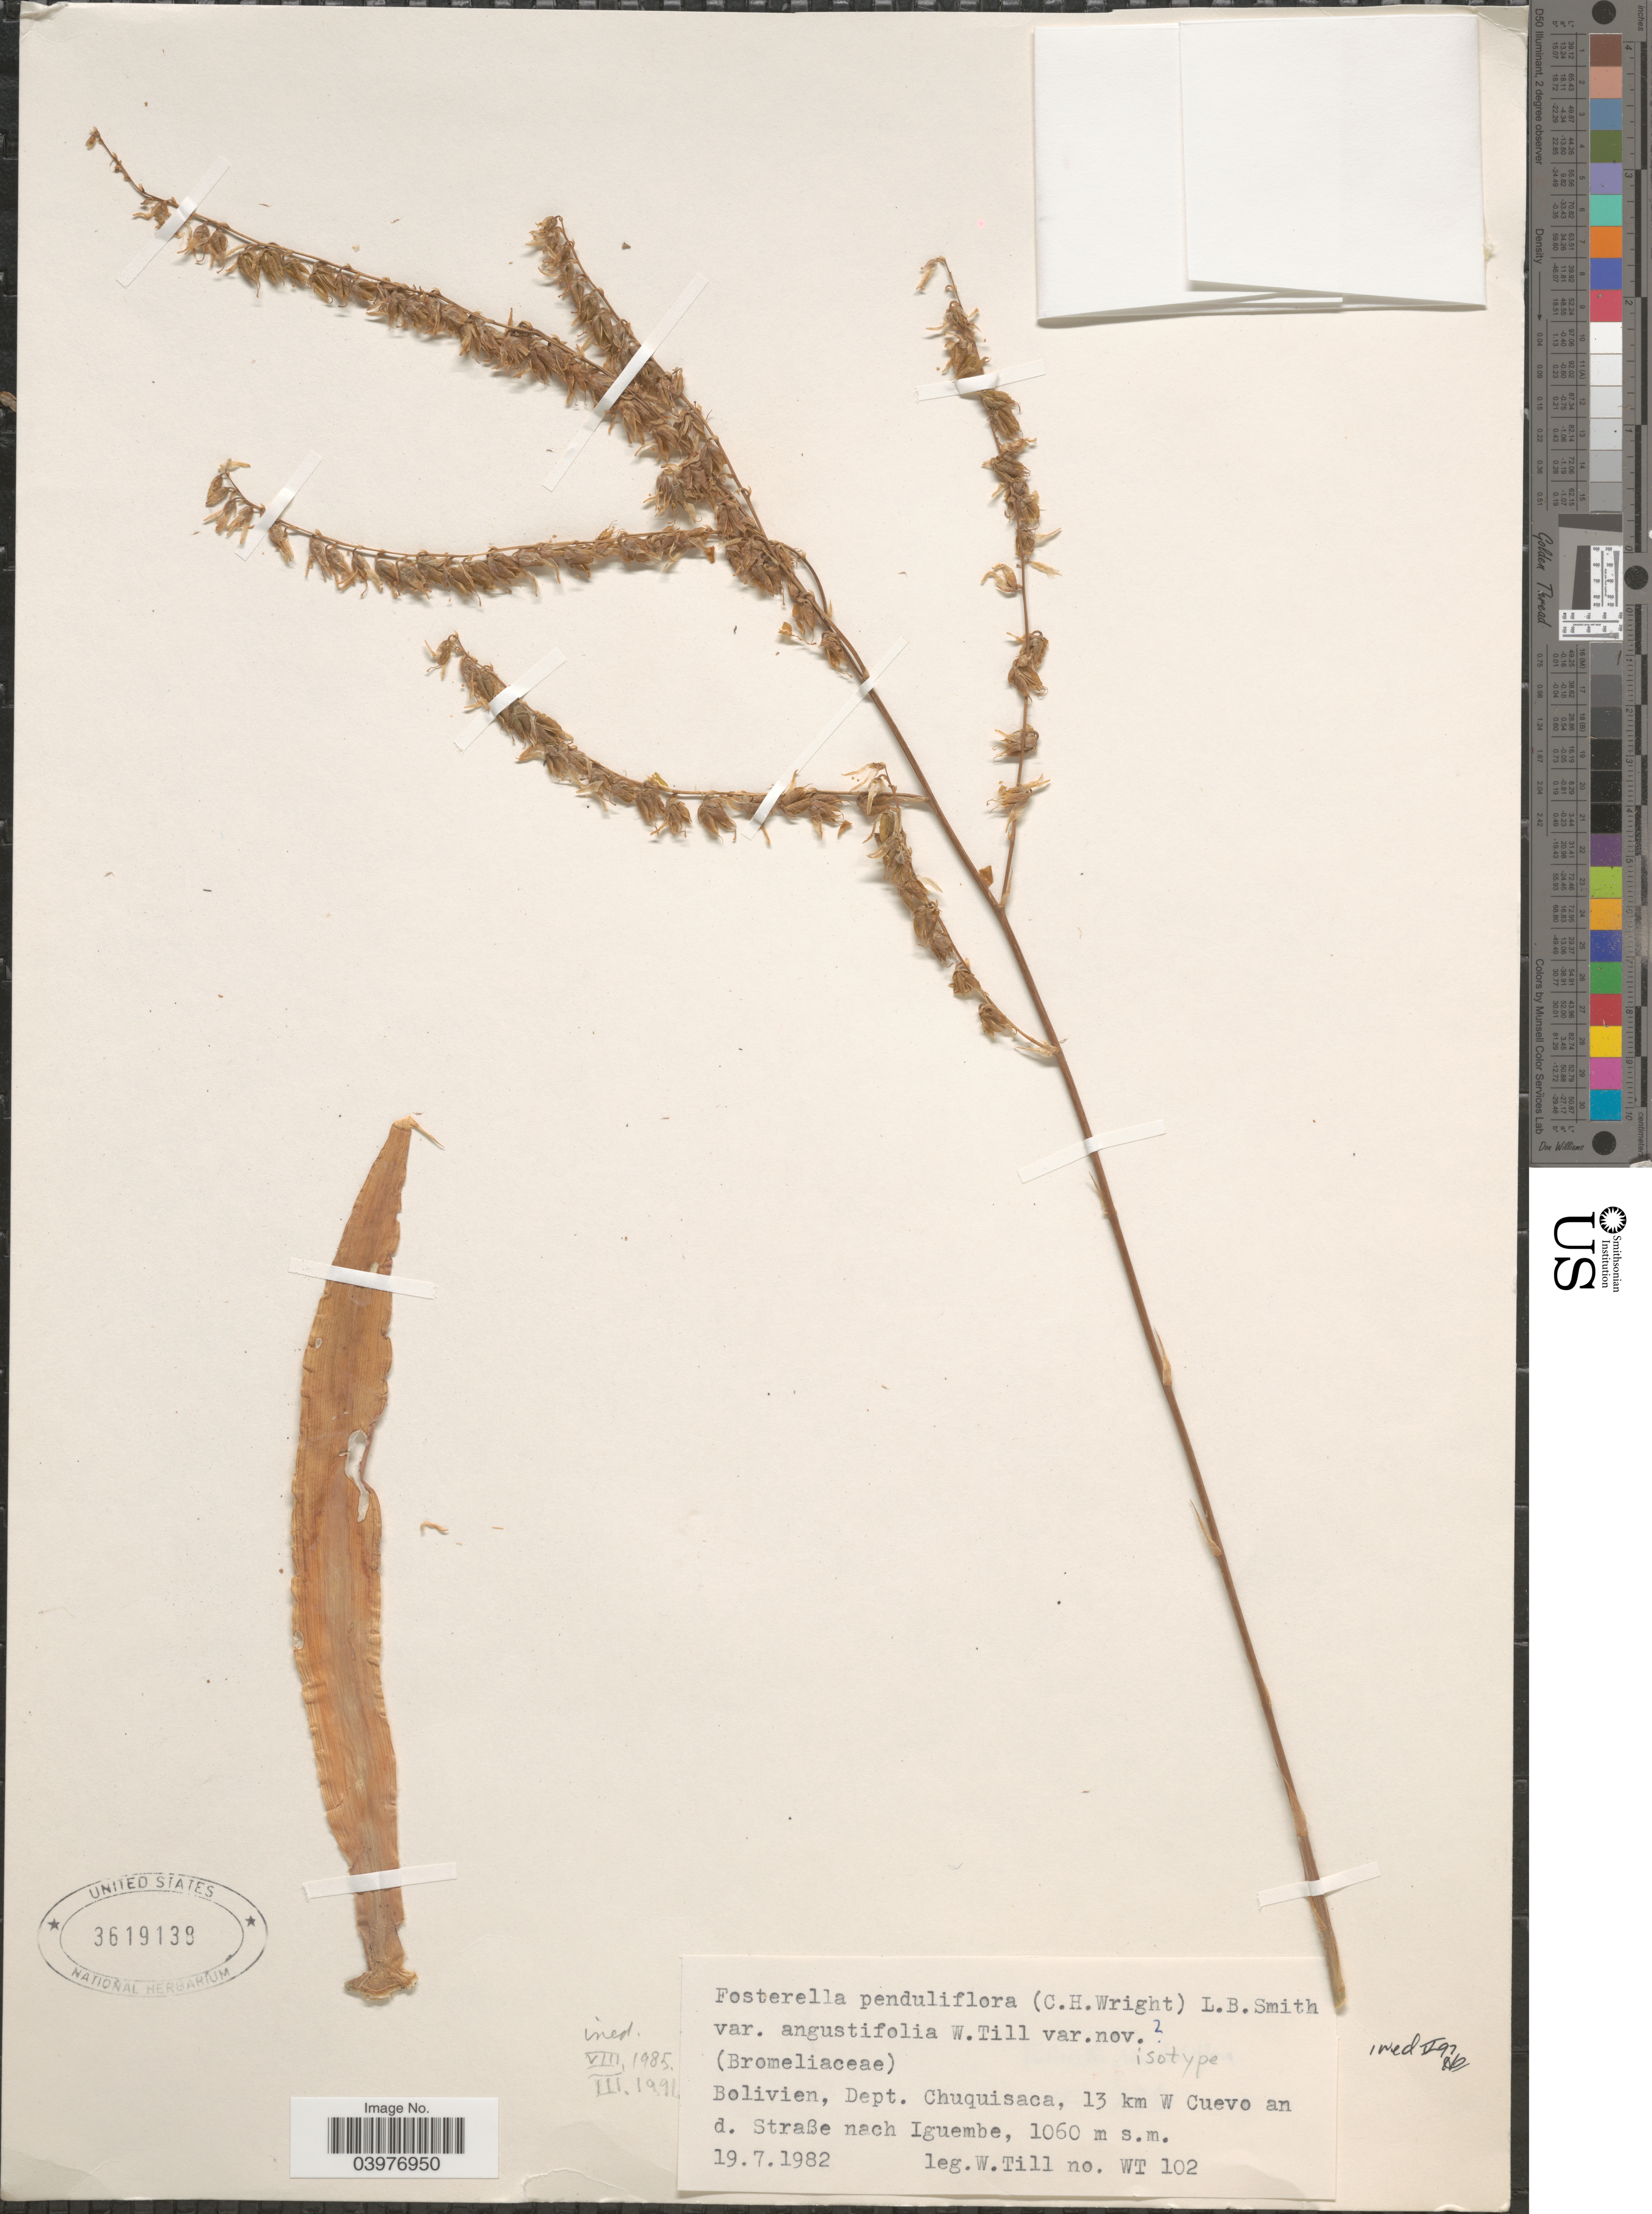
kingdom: Plantae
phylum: Tracheophyta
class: Liliopsida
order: Poales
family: Bromeliaceae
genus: Fosterella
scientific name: Fosterella sp.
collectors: W. Till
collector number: WT102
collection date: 1982-07-19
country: Bolivia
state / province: Chuquisaca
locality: Dept. Chuquisaca, 13 km W Cuevo an d. Straß nach Iquembe.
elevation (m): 1060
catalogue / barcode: US 3619138